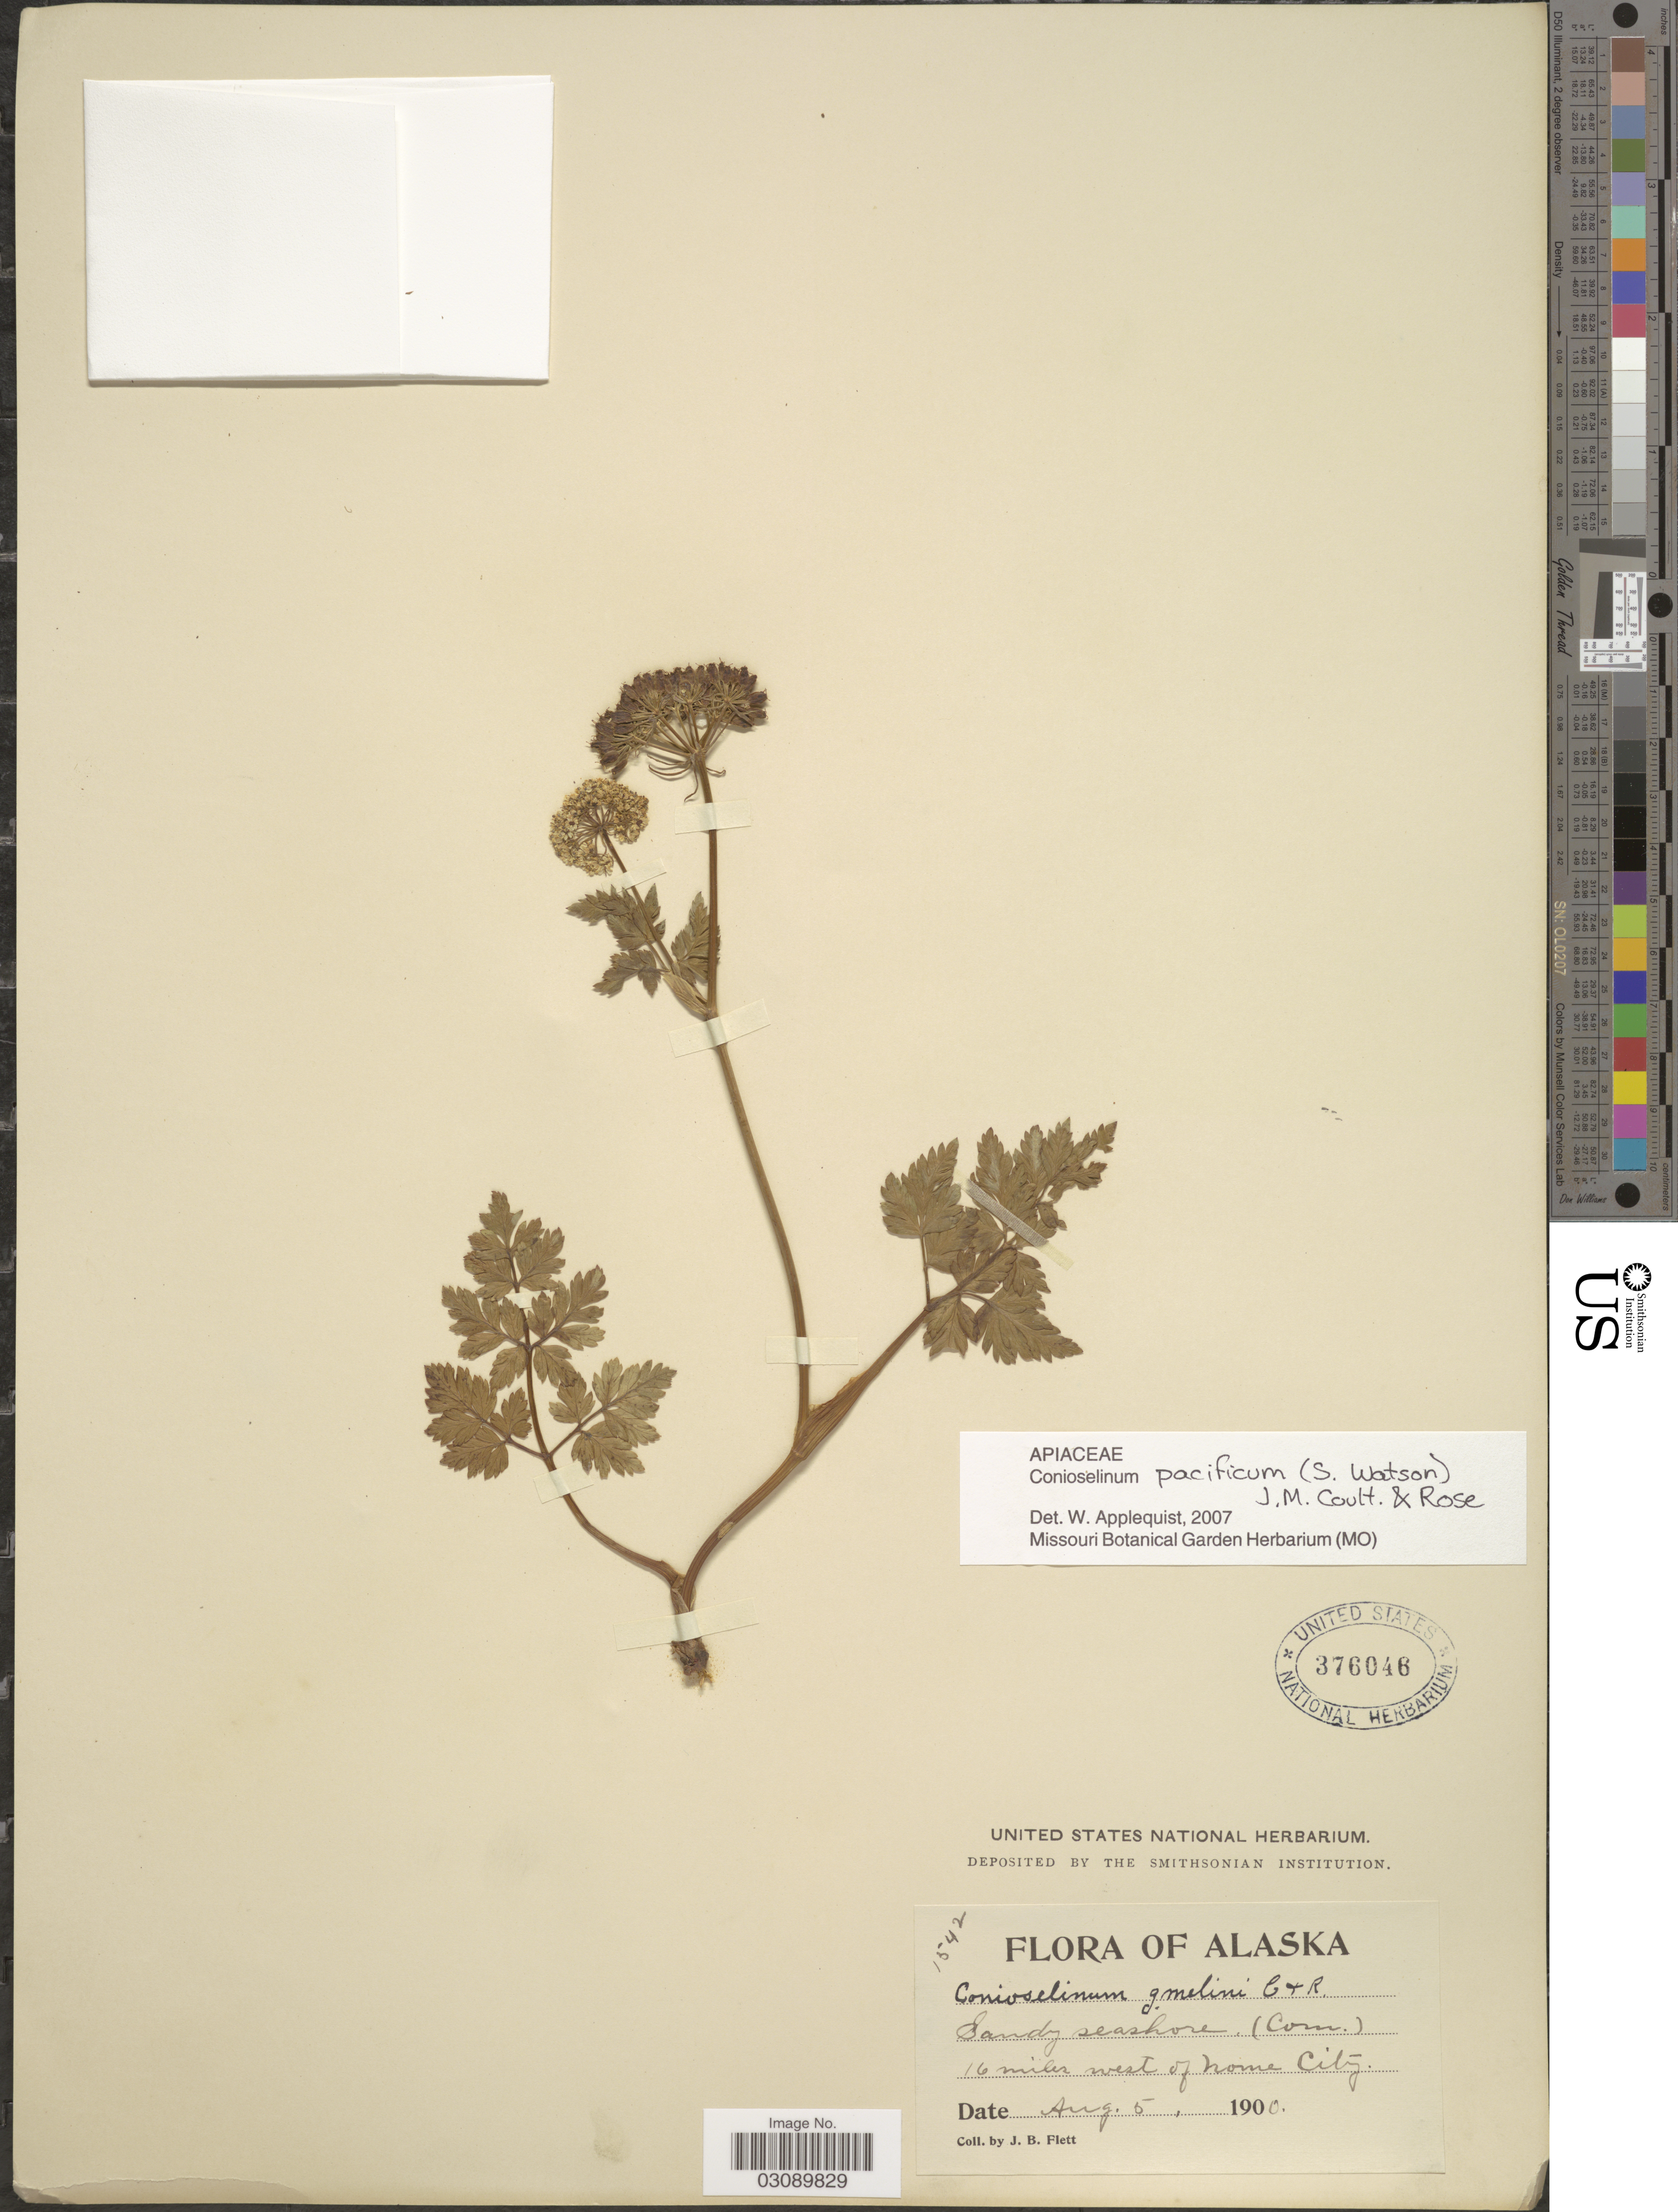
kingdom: Plantae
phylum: Tracheophyta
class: Magnoliopsida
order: Apiales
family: Apiaceae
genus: Conioselinum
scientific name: Conioselinum pacificum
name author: (S. Watson) J.M. Coult. & Rose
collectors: J. Flett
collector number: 1542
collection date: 1900-08-05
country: United States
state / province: Alaska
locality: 16 miles west of Nome City.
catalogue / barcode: US 376046